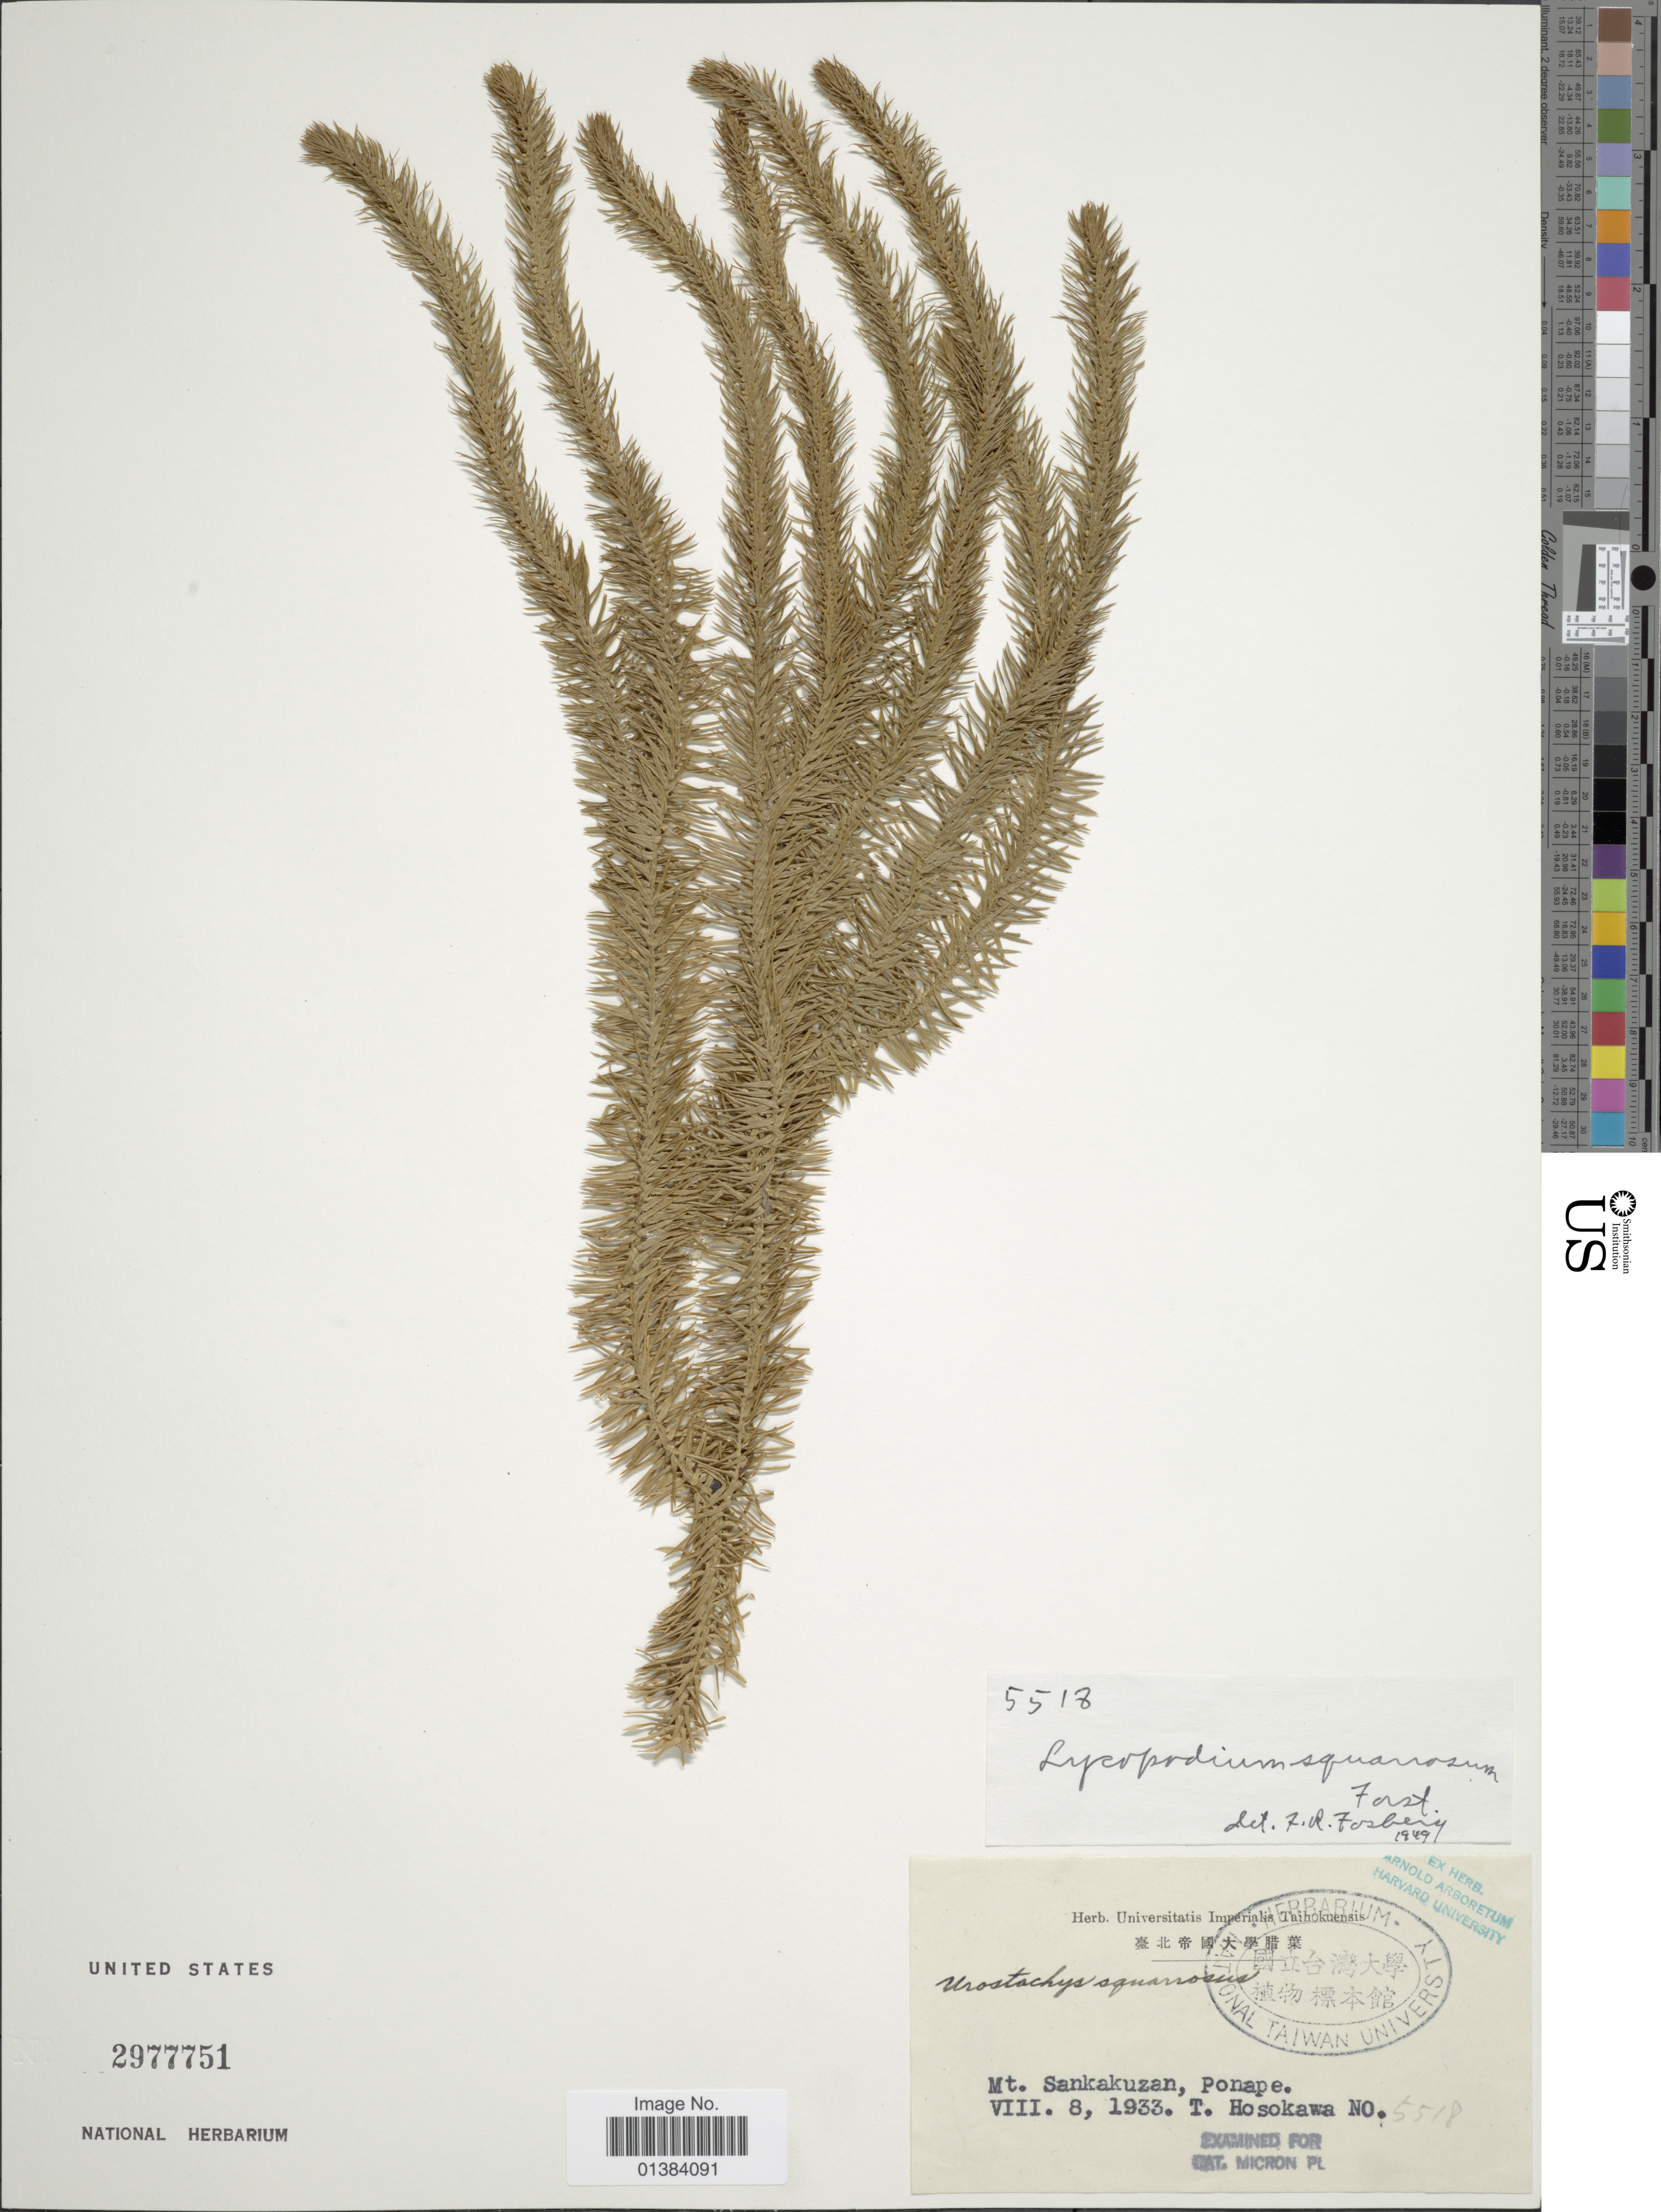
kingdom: Plantae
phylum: Tracheophyta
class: Lycopodiopsida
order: Lycopodiales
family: Lycopodiaceae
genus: Phlegmariurus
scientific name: Phlegmariurus squarrosus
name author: (G. Forst.) Á. Löve & D. Löve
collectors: T. Hosokawa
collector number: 5518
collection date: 1933-08-08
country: Micronesia, Federated States of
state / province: Pohnpei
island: Pohnpei [Ponape]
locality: Mt. Sankakuzan, Ponape.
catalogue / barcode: US 2977751